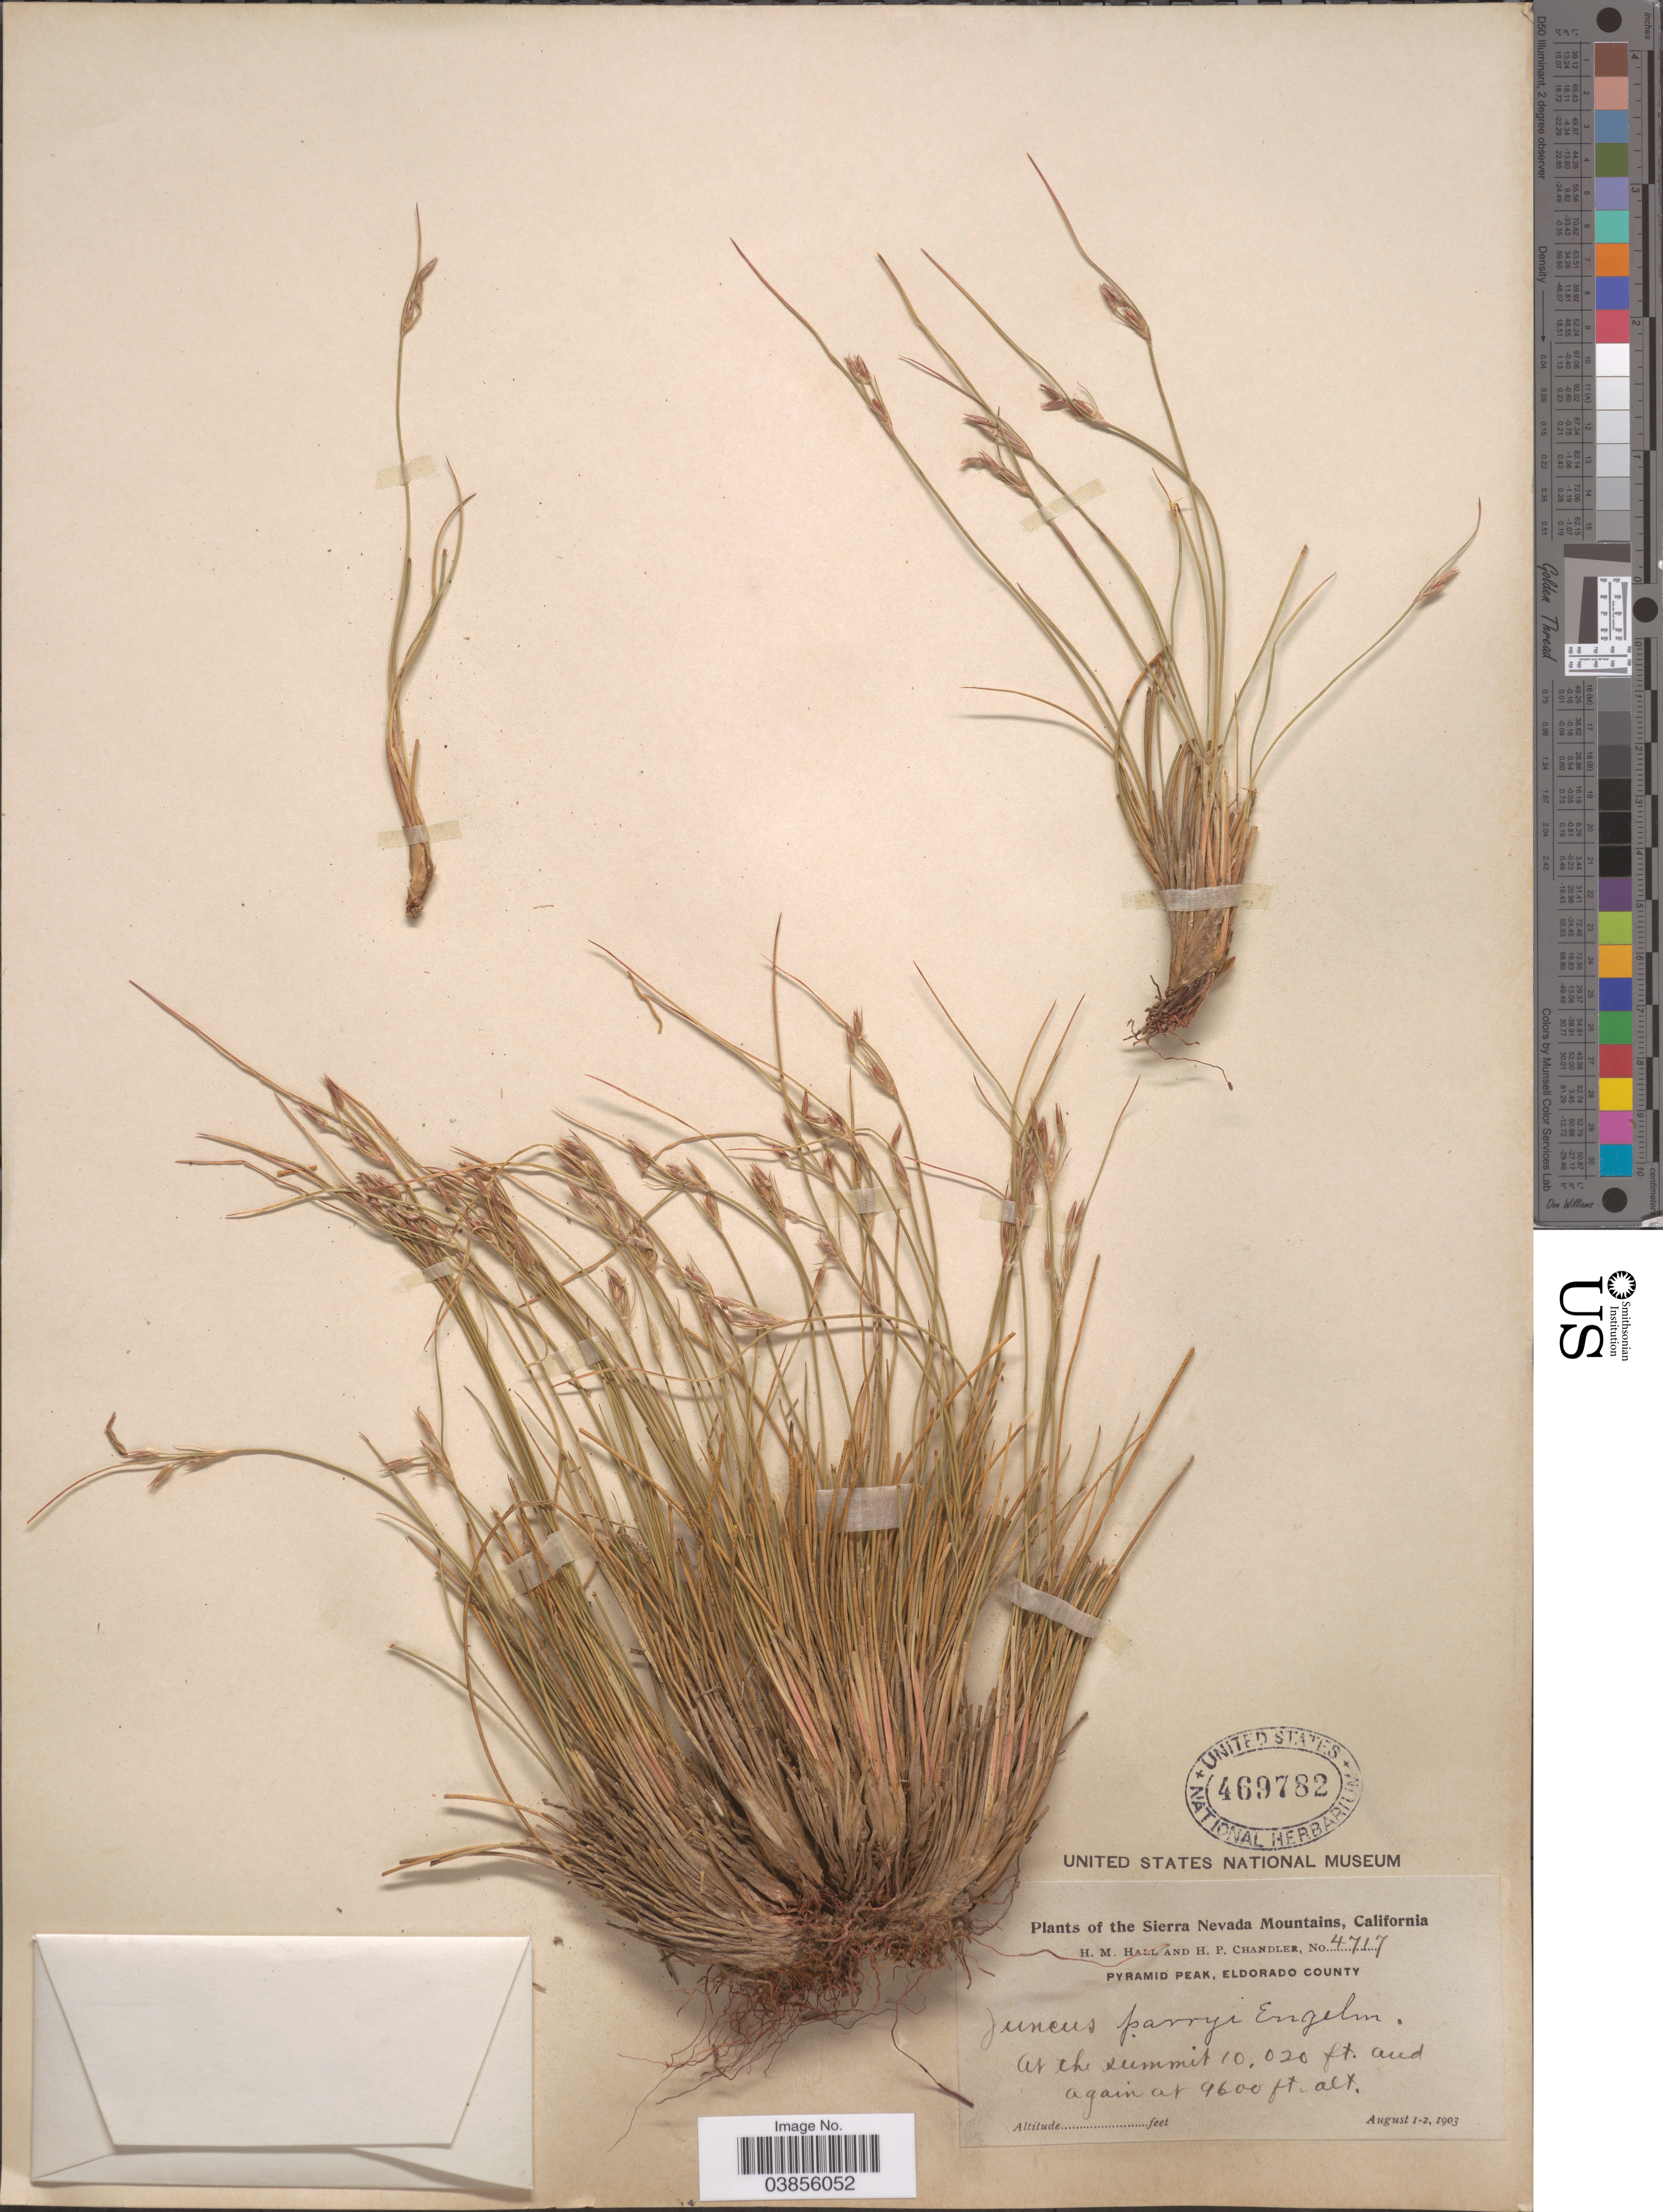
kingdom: Plantae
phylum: Tracheophyta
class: Liliopsida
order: Poales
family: Juncaceae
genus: Juncus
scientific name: Juncus parryi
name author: Engelm.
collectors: H. M. Hall & H. Chandler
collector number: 4717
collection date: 1903-08-01/1903-08-02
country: United States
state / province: California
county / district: El Dorado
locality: The Sierra Nevada Mountains. Pyramid Peak, Eldorado County. At the summit.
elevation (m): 2926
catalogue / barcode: US 469782